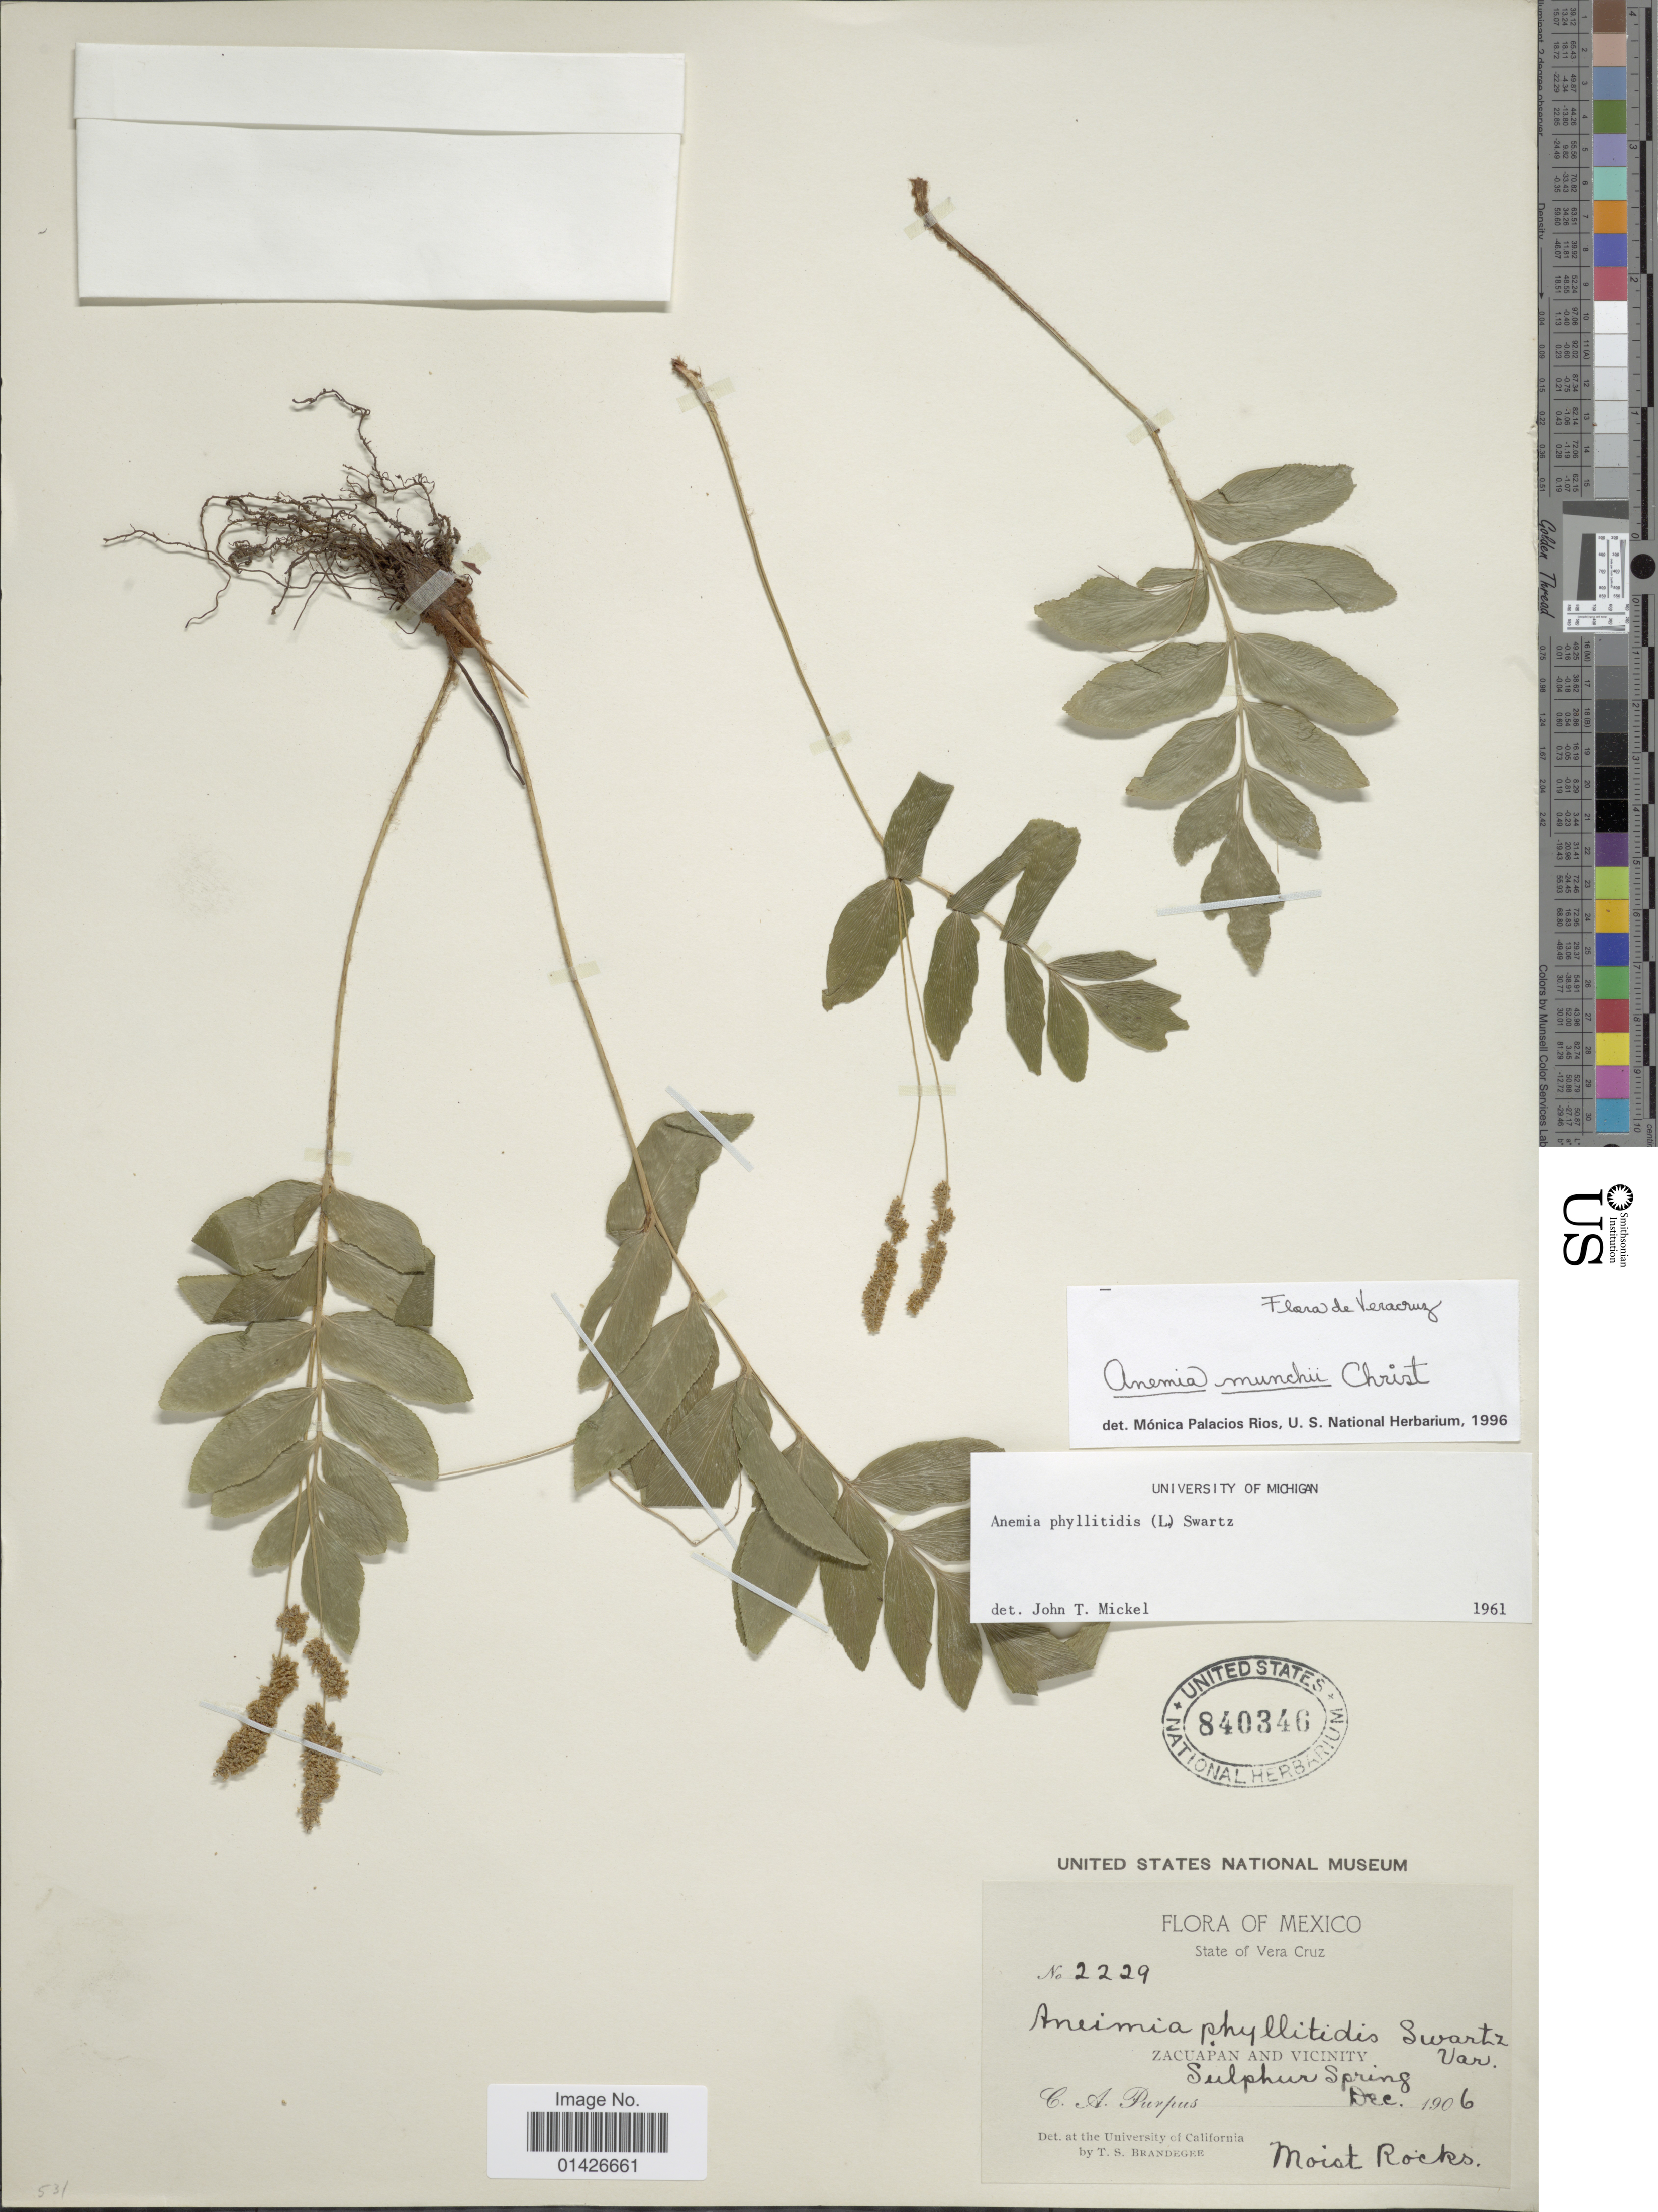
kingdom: Plantae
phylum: Tracheophyta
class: Polypodiopsida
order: Schizaeales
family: Anemiaceae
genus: Anemia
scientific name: Anemia munchii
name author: Christ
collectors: C. A. Purpus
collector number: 2229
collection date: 1906-12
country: Mexico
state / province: Veracruz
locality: Zacuapan and Vicinity, Sulphur Spring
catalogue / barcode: US 840346